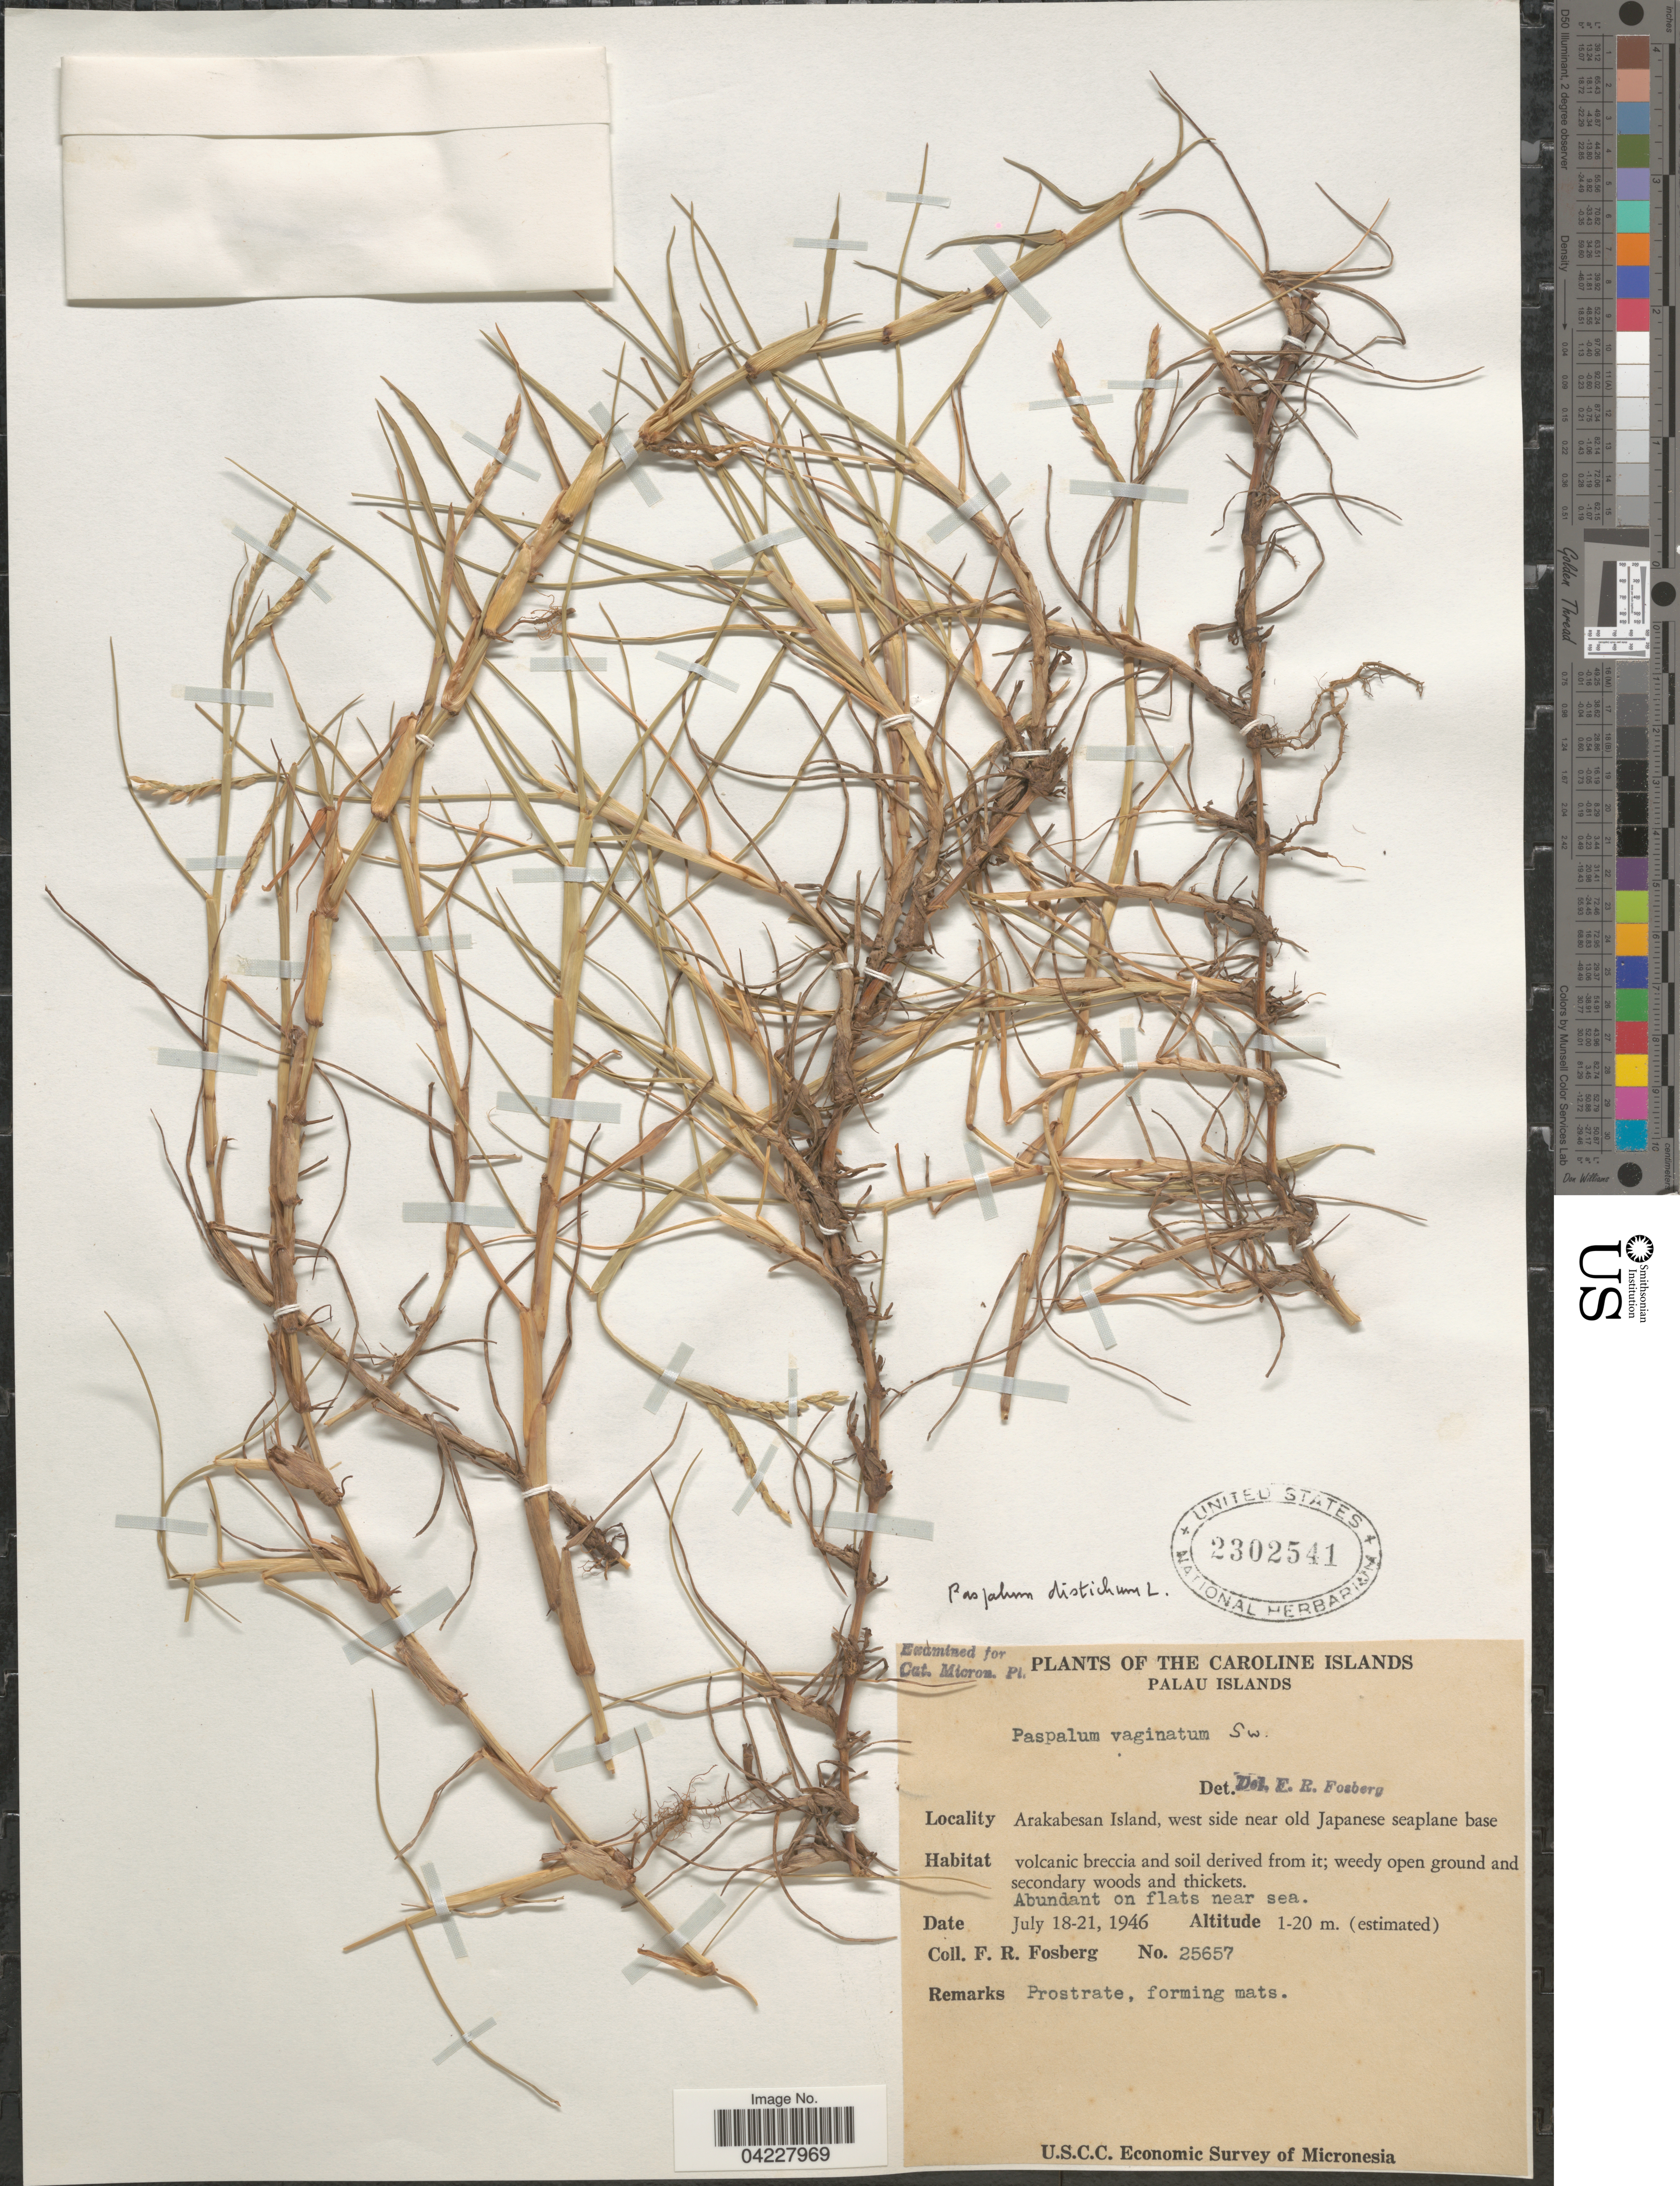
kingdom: Plantae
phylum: Tracheophyta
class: Liliopsida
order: Poales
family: Poaceae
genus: Paspalum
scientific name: Paspalum distichum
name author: L.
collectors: F. R. Fosberg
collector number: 25657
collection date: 1946-07-18/1946-07-21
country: Palau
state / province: Koror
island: Ngerekebesang [Arakabesan]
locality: The Caroline Islands. Palau Islands. Arakabesan Island, west side near old Japanese seaplane base. U.S.C.C. Economic Survey of Micronesia.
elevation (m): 1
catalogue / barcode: US 2302541